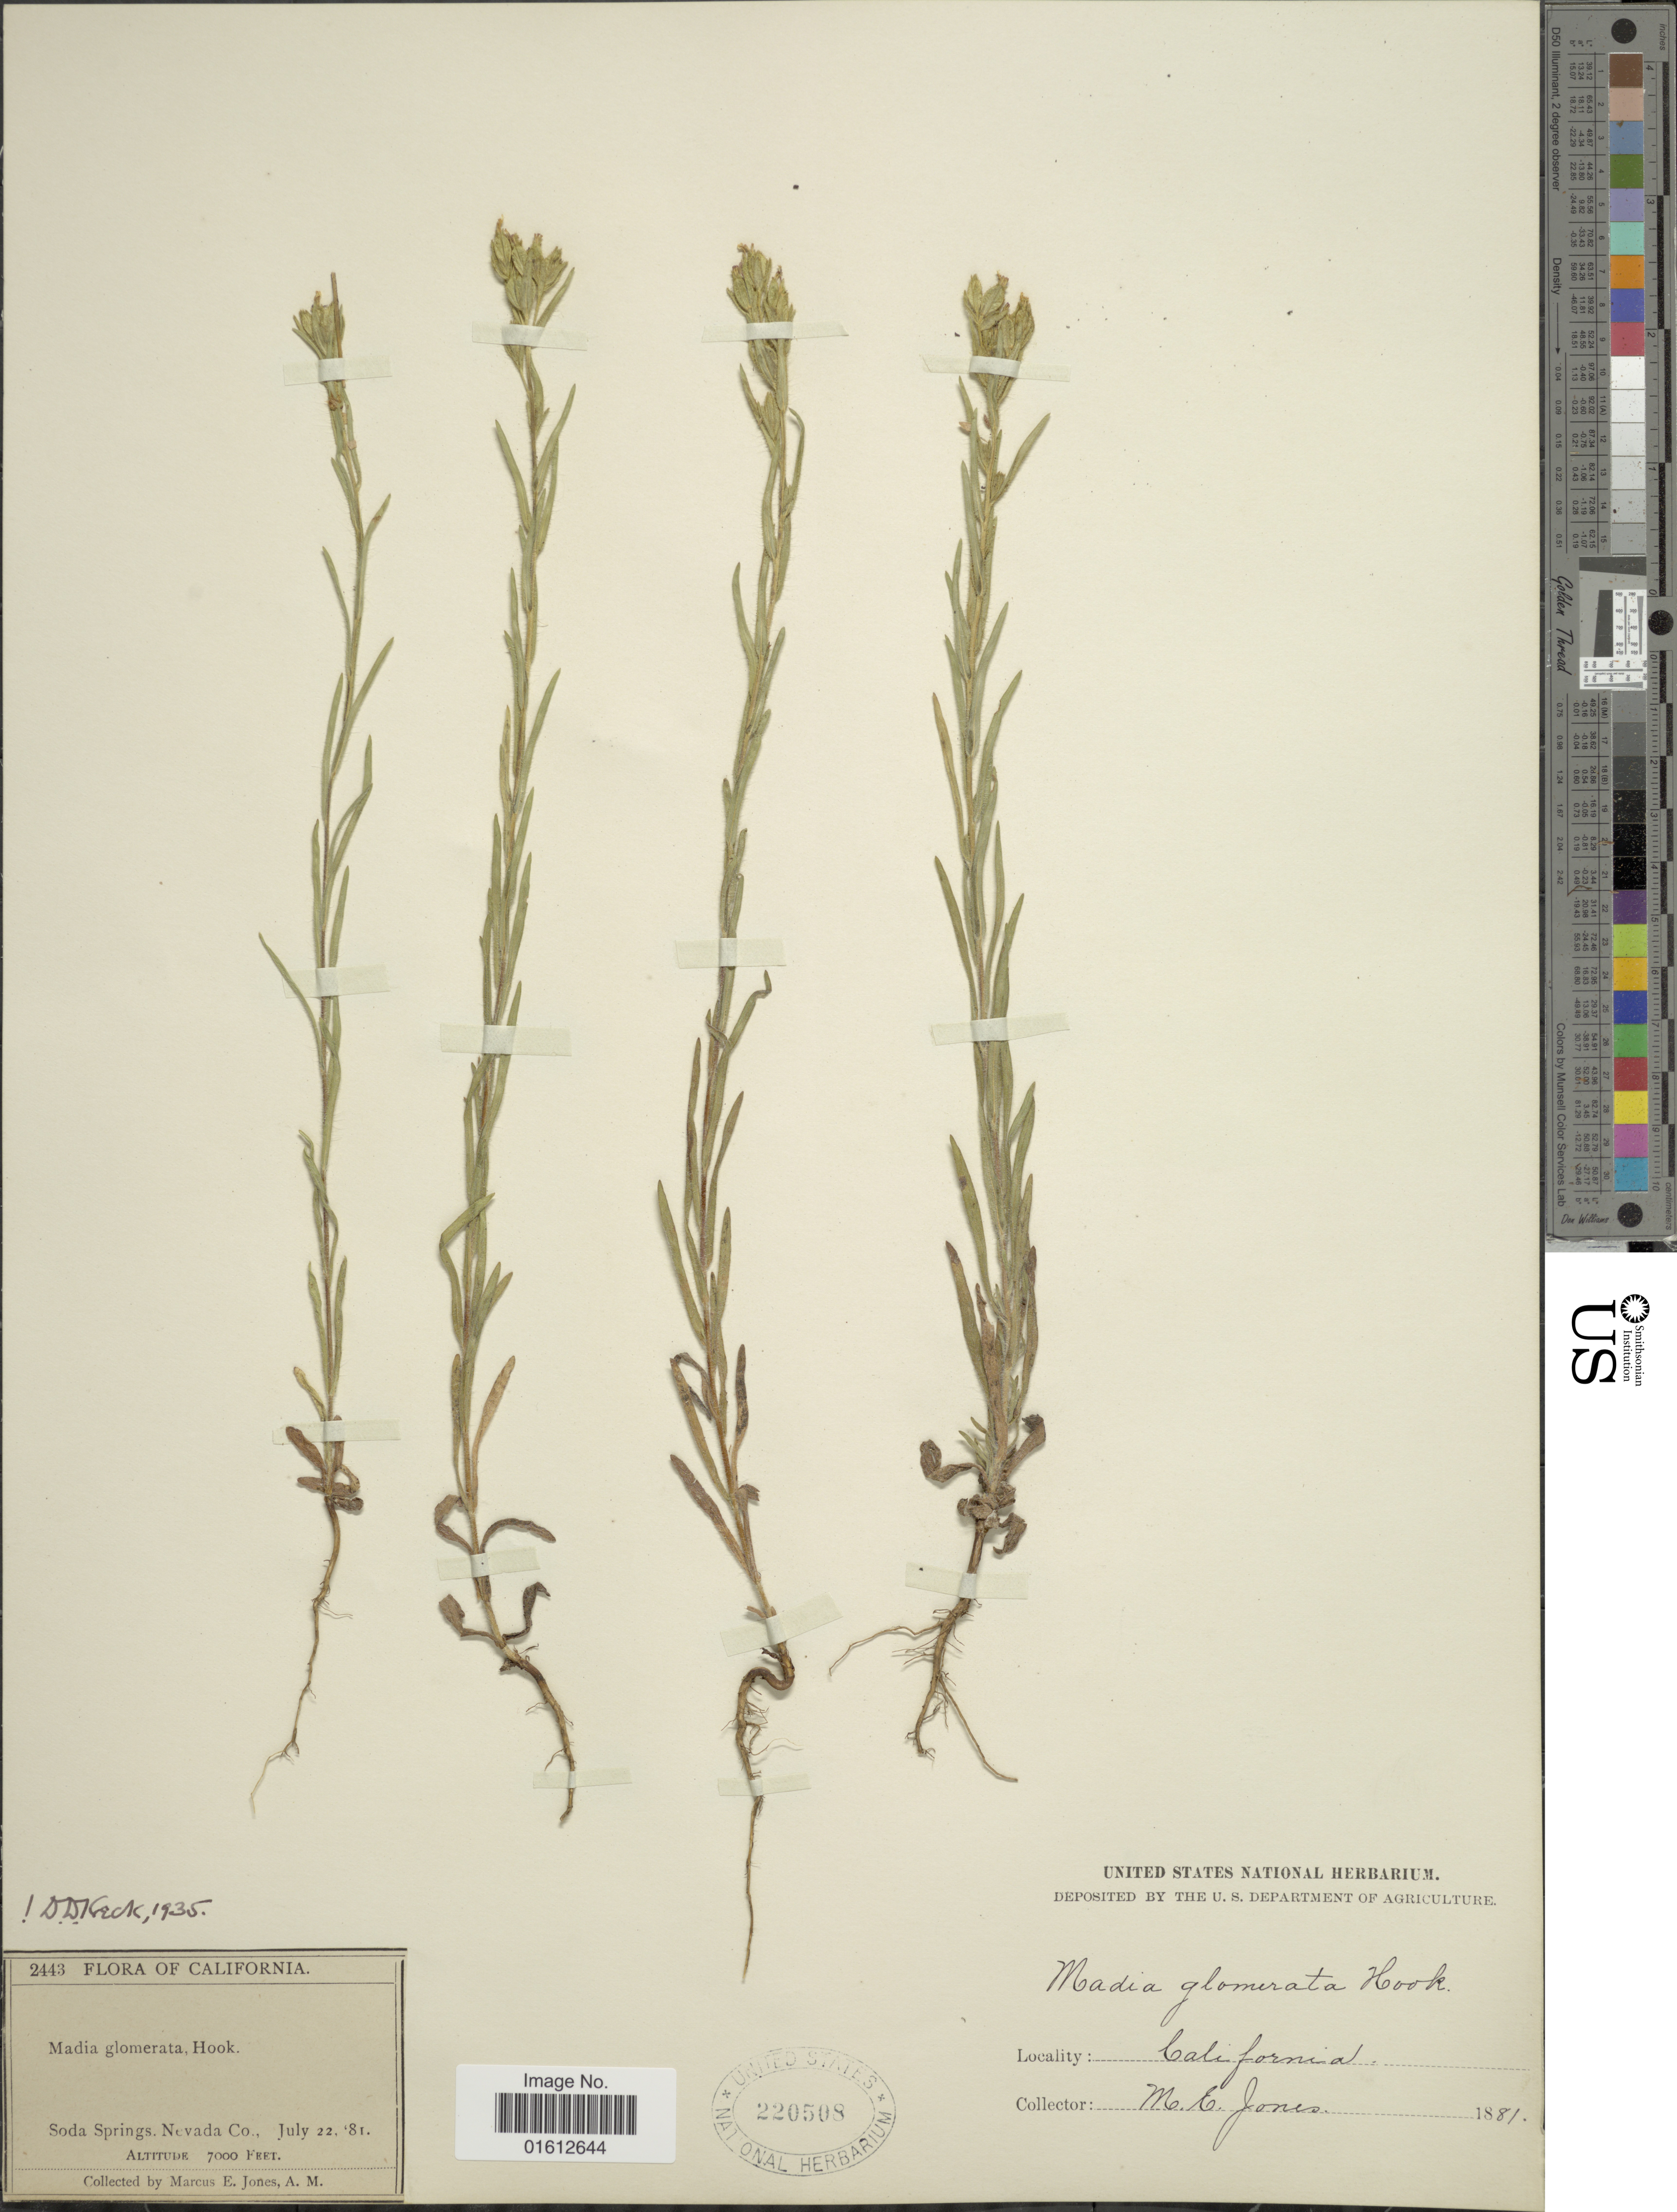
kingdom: Plantae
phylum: Tracheophyta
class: Magnoliopsida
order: Asterales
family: Asteraceae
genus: Madia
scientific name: Madia glomerata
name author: Hook.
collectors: M. E. Jones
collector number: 2443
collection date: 1881-07-22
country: United States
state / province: California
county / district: Nevada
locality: Soda Springs, Nevada Co.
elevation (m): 2134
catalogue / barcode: US 220508